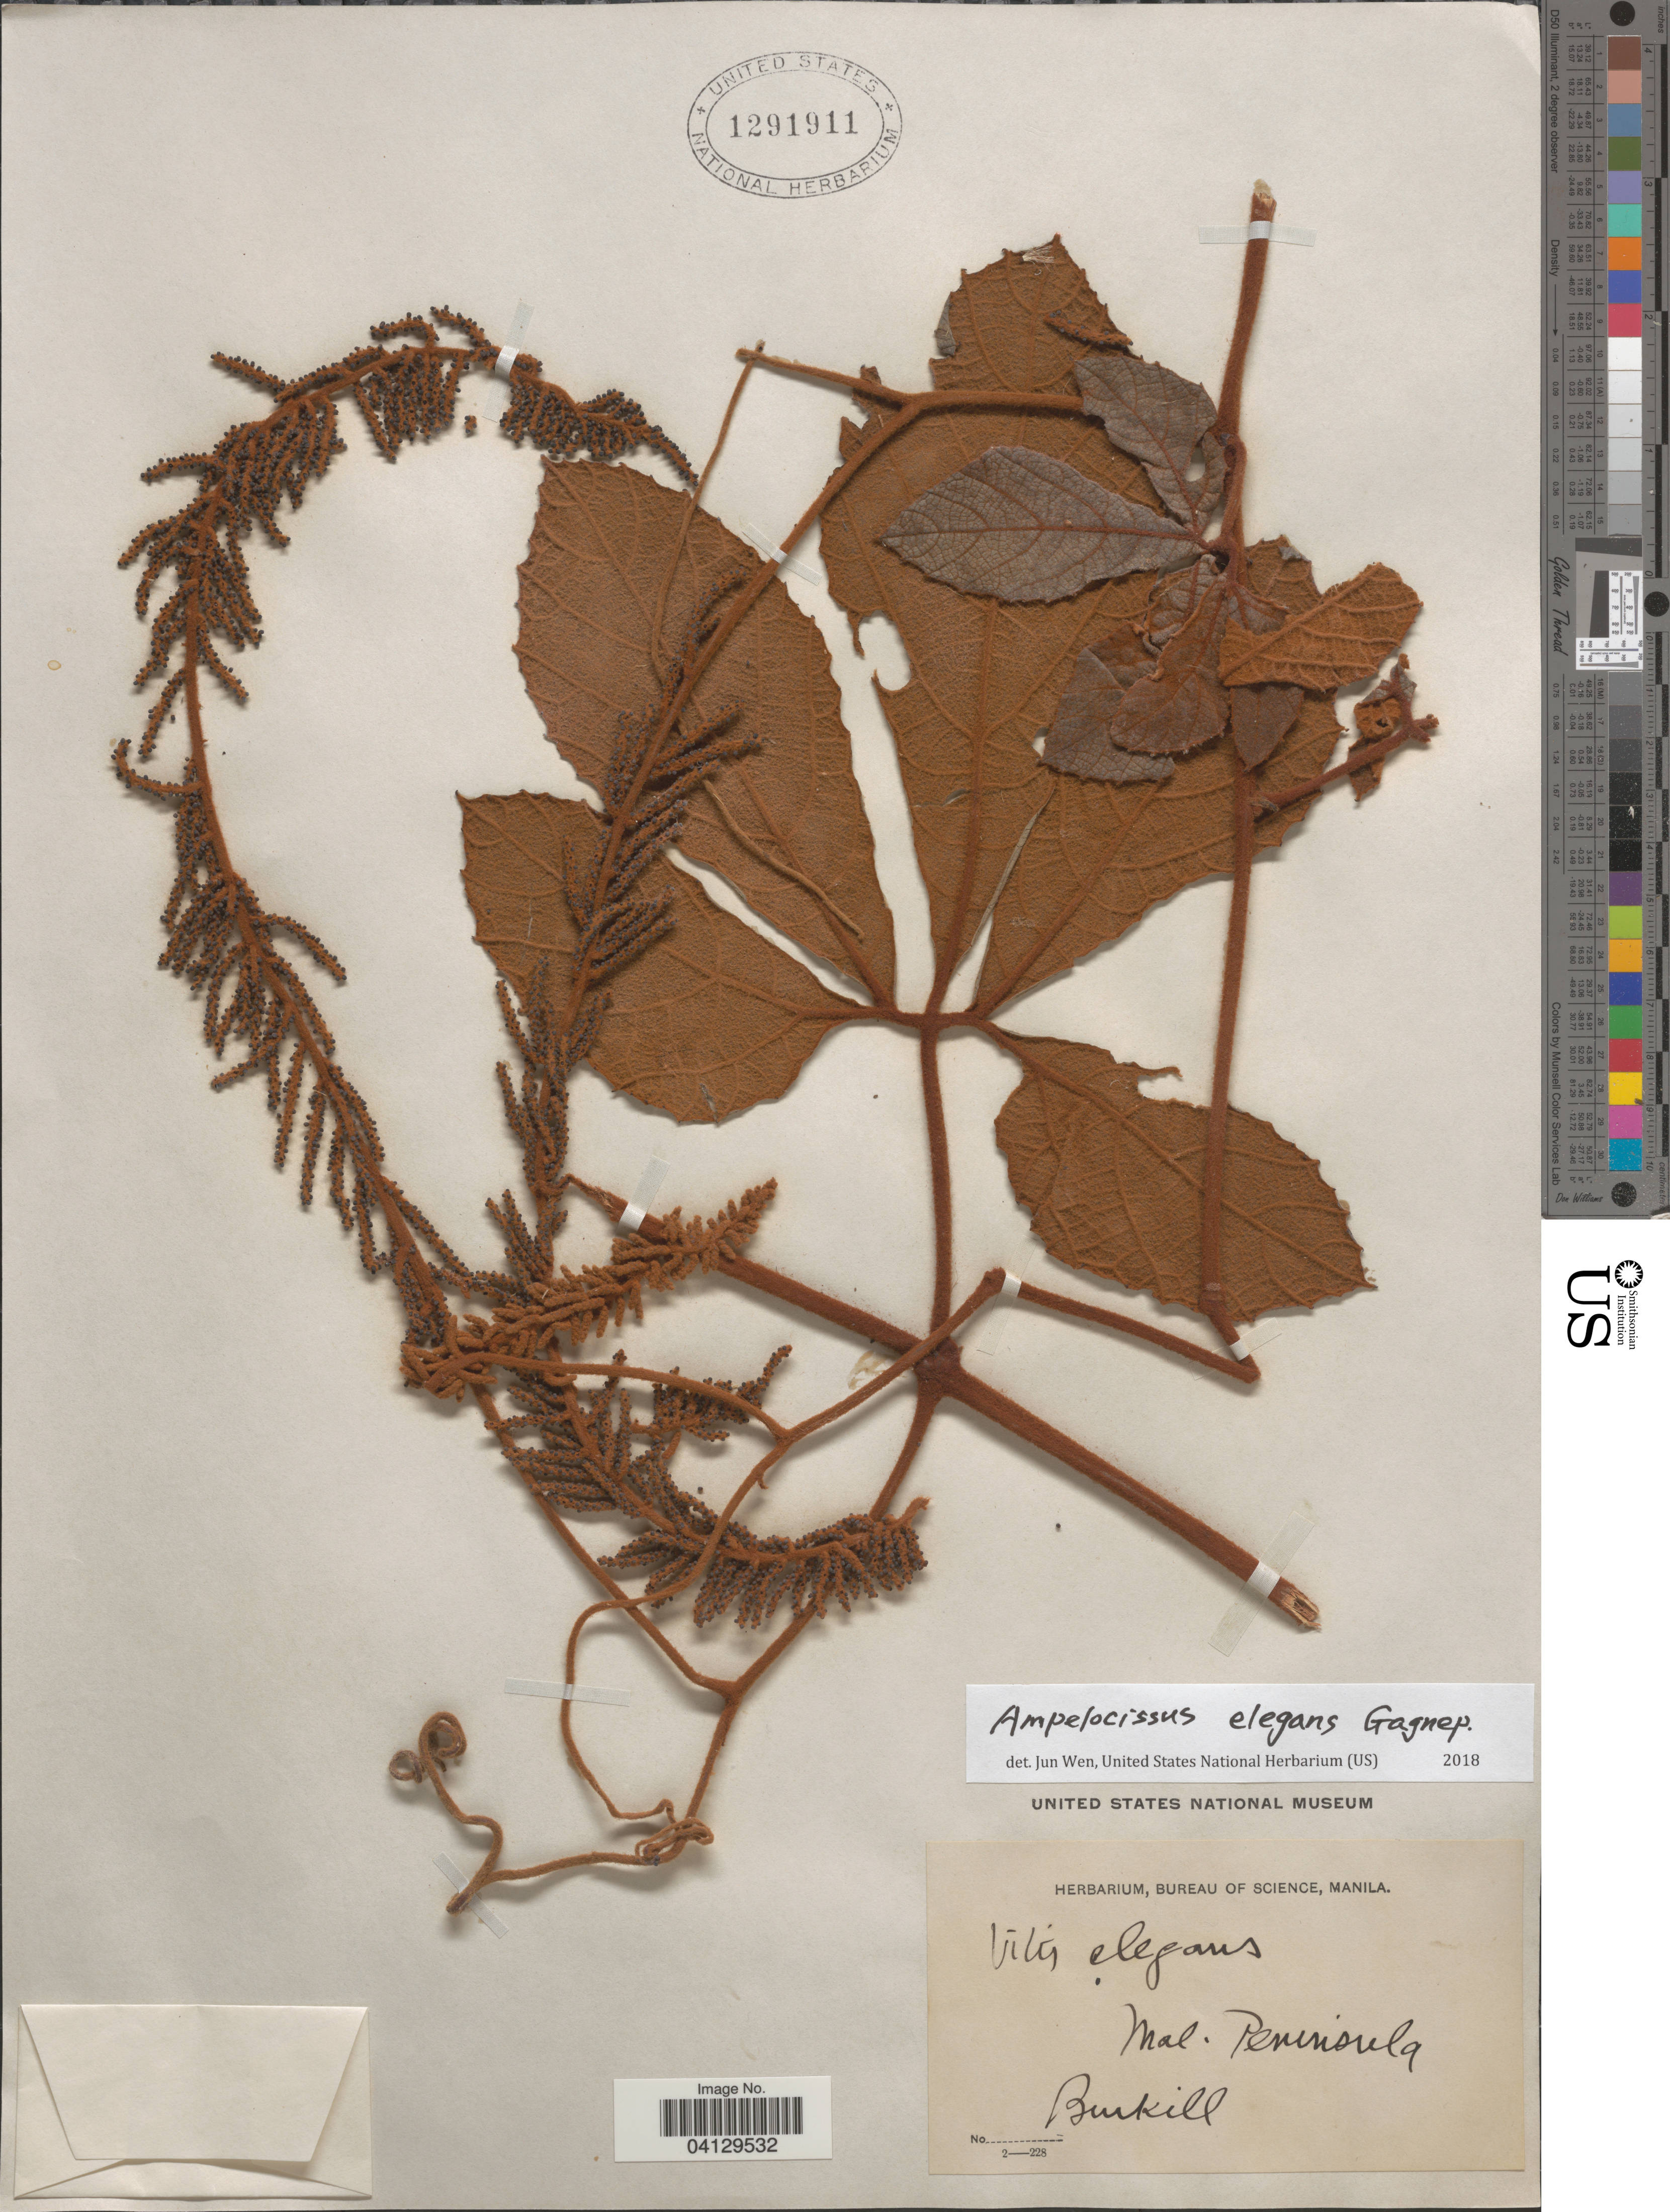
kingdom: Plantae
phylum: Tracheophyta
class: Magnoliopsida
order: Vitales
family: Vitaceae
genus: Ampelocissus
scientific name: Ampelocissus elegans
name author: Gagnep.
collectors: Burkill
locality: Mal. Peninsula.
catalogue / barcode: US 1291911